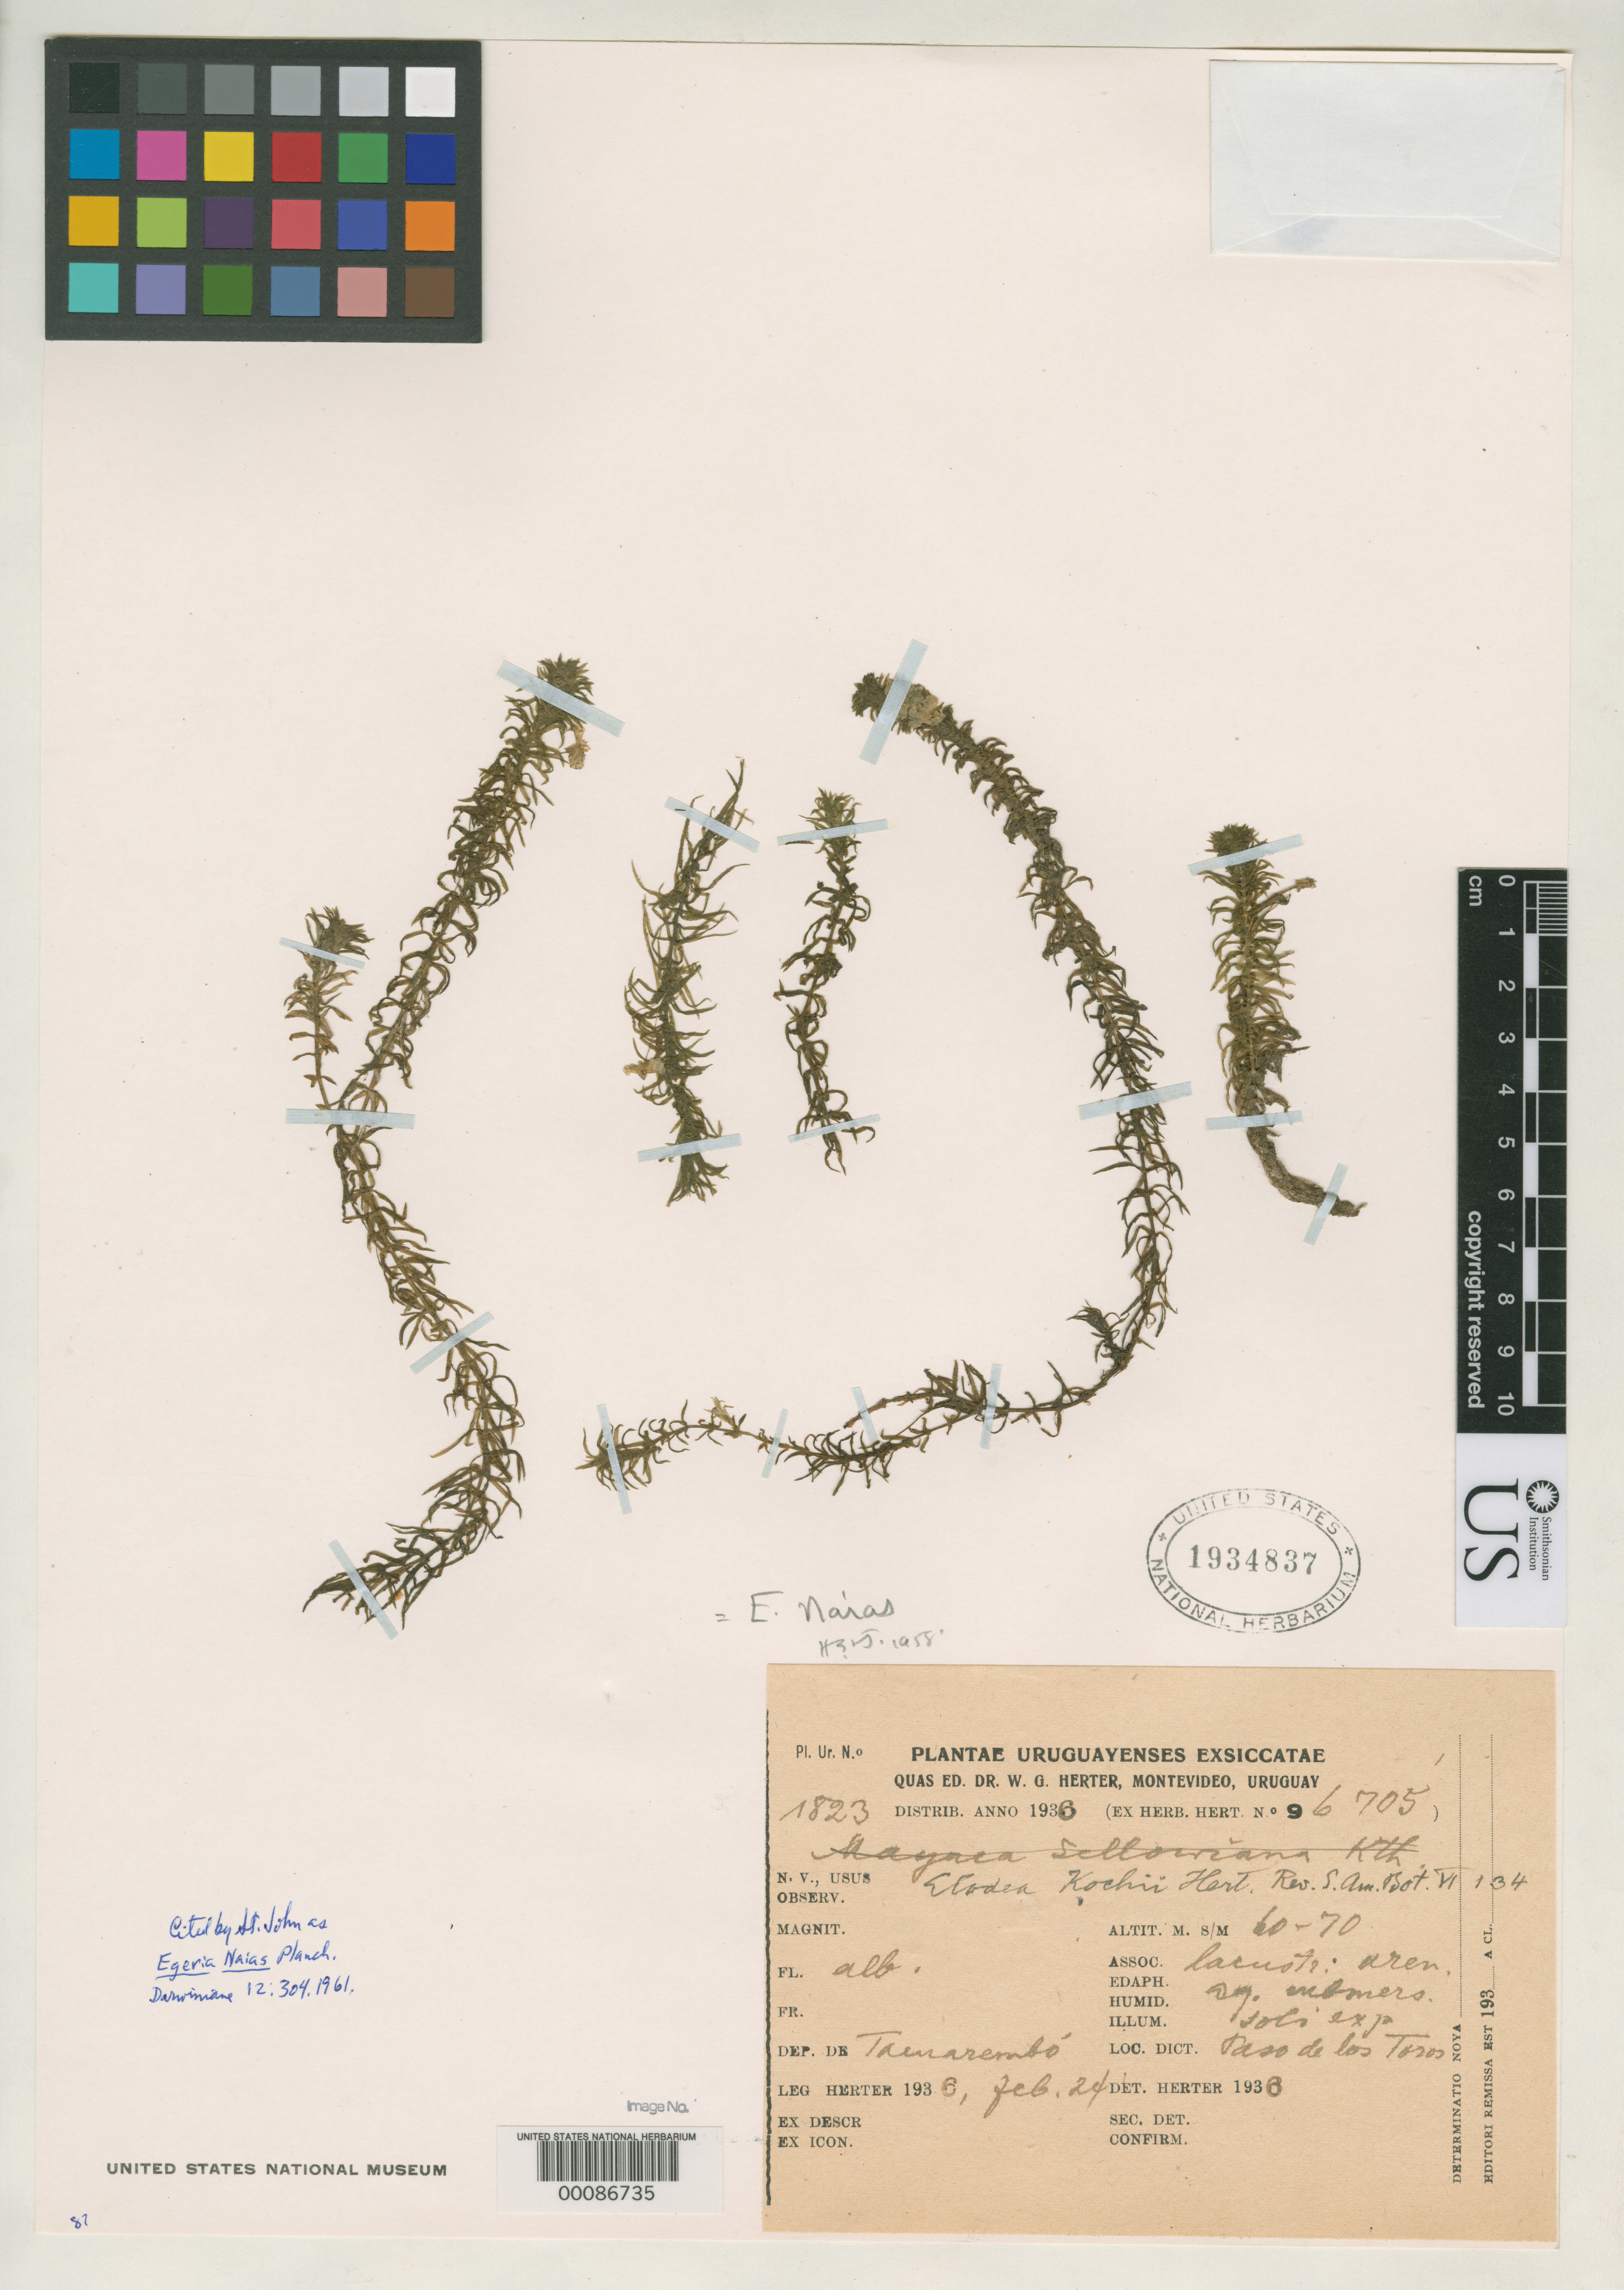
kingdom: Plantae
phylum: Tracheophyta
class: Liliopsida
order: Alismatales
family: Hydrocharitaceae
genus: Elodea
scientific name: Elodea kochii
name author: Herter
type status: Isotype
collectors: W. G. Herter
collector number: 96705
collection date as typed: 24 Feb 1936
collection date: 1936-02-24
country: Uruguay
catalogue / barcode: US 1934837